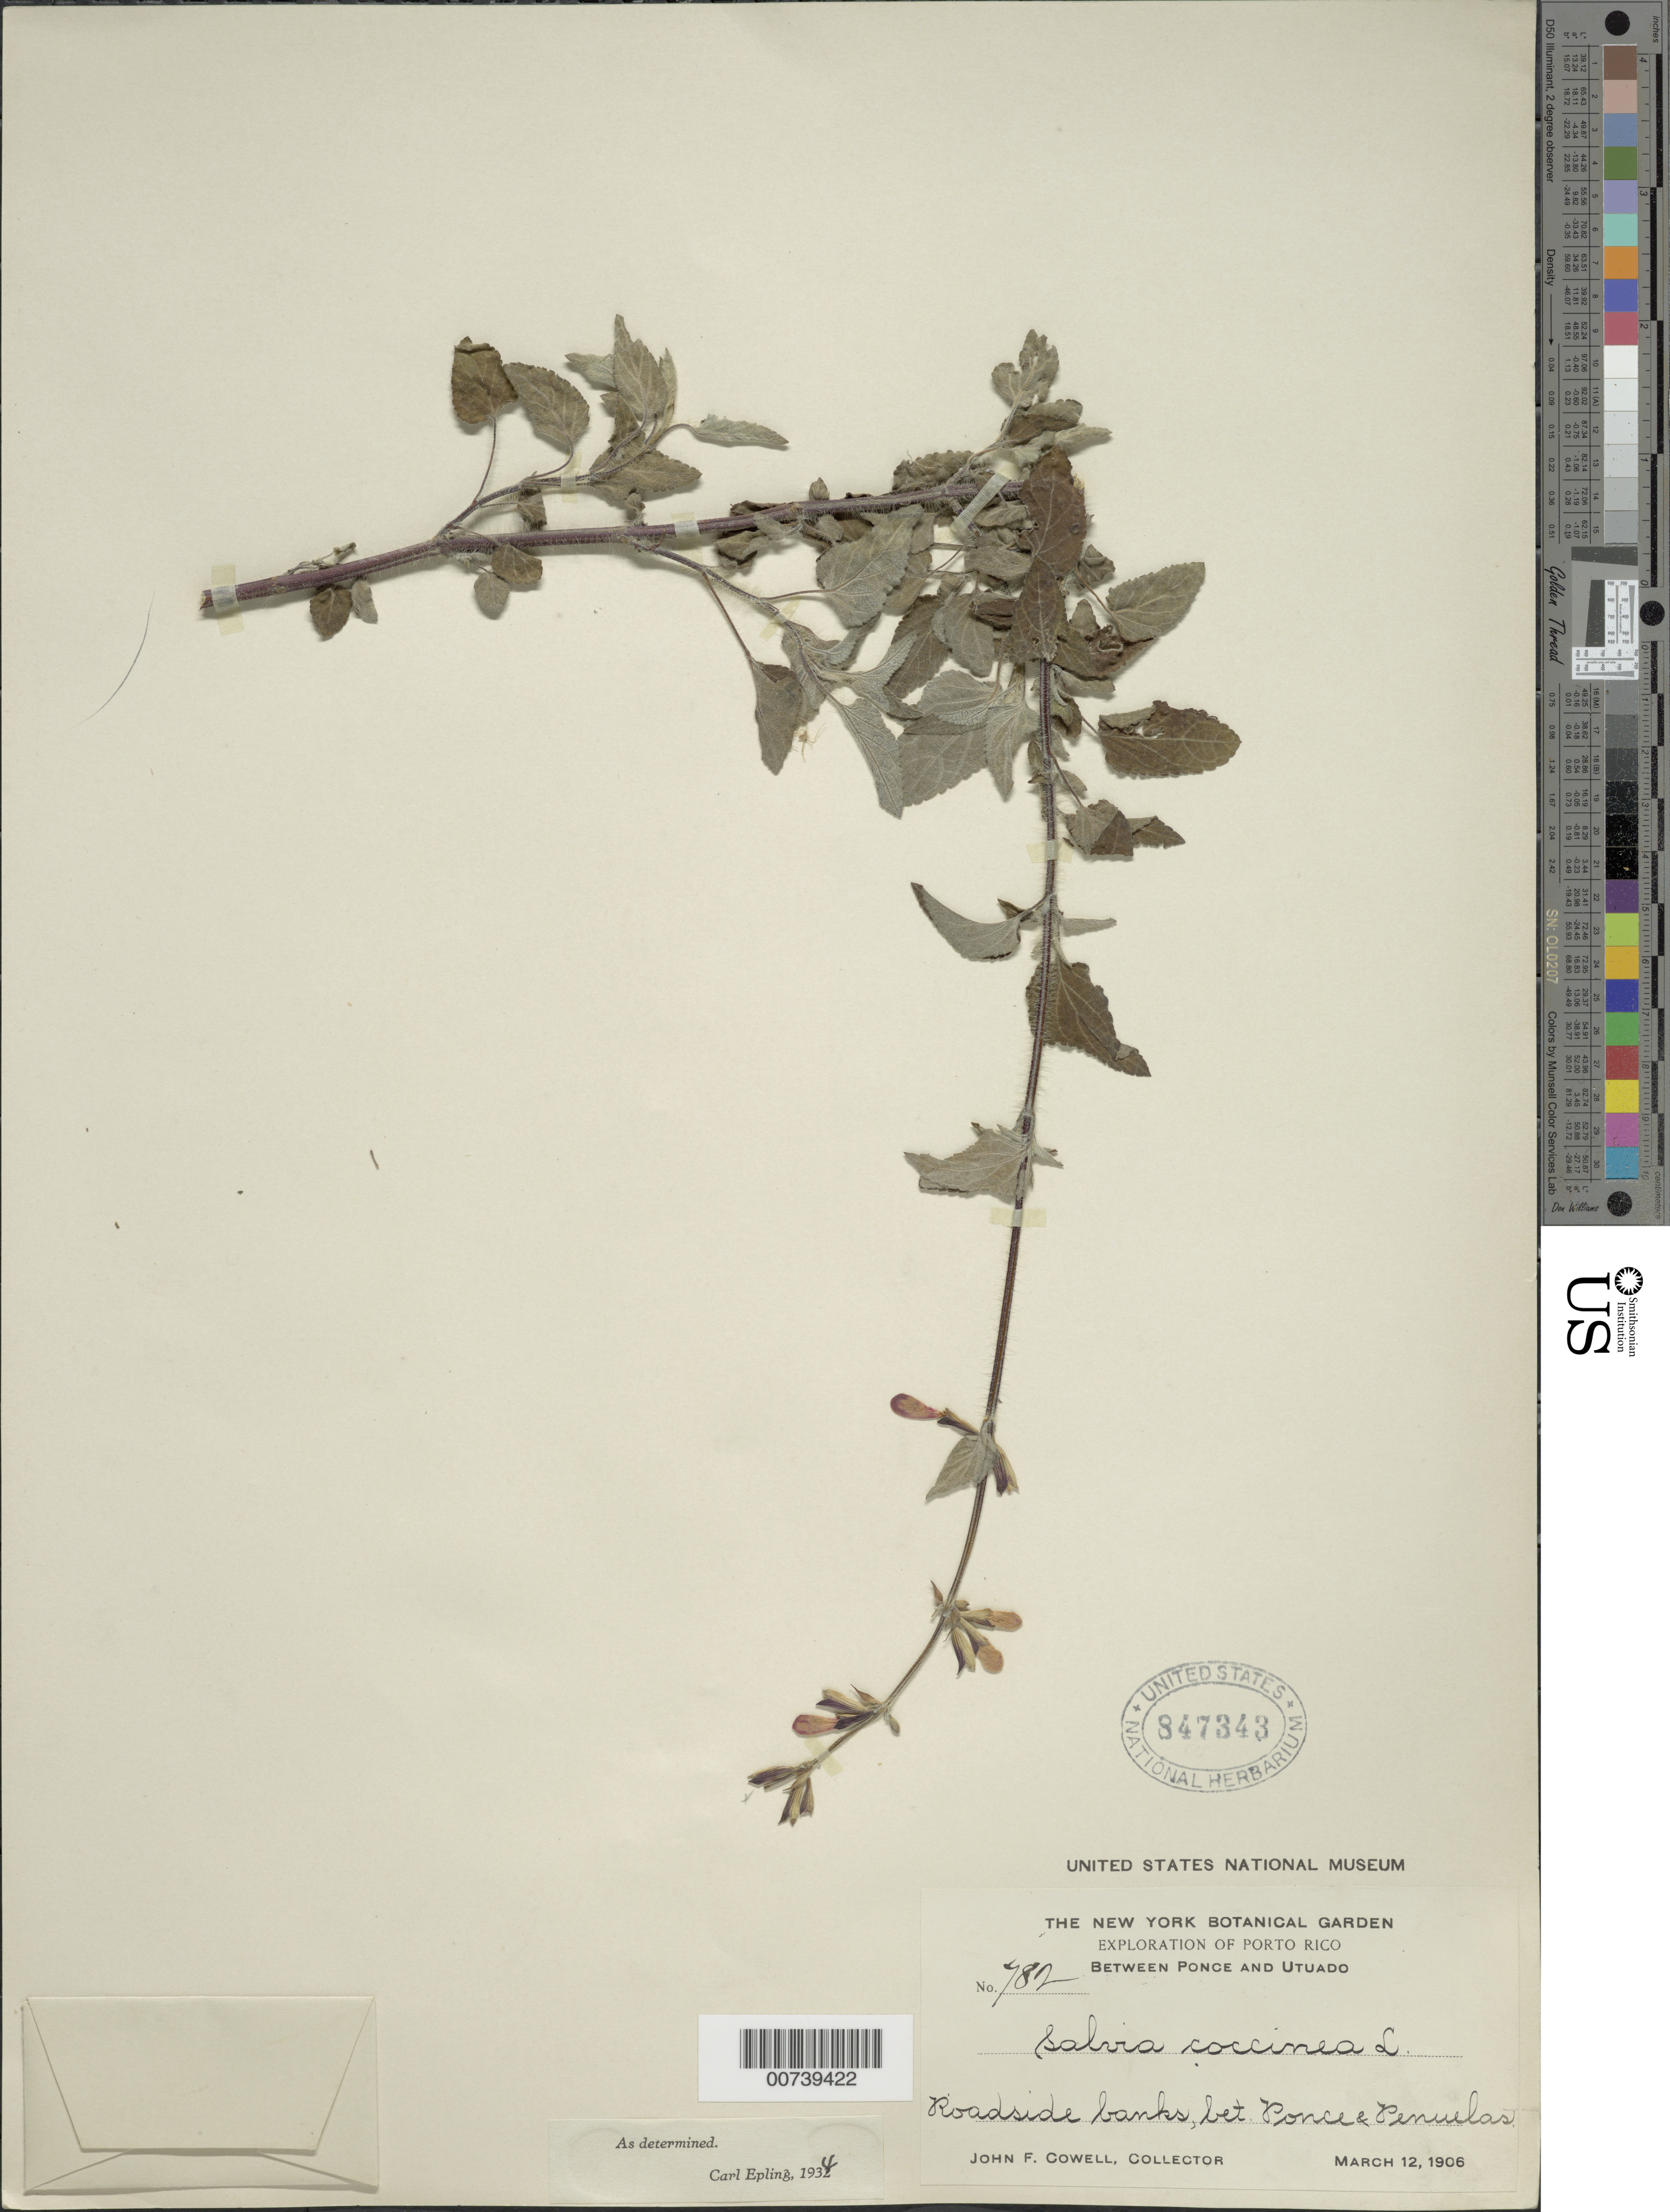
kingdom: Plantae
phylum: Tracheophyta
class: Magnoliopsida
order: Lamiales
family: Lamiaceae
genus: Salvia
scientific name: Salvia coccinea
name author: Buc'hoz ex Etl.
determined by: Epling, C. C.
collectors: J. F. Cowell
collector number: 482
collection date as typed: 12 Mar 1906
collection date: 1906-03-12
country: Puerto Rico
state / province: Peñuelas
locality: Between Ponce and Peñuelas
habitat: Roadside bank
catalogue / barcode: US 847343